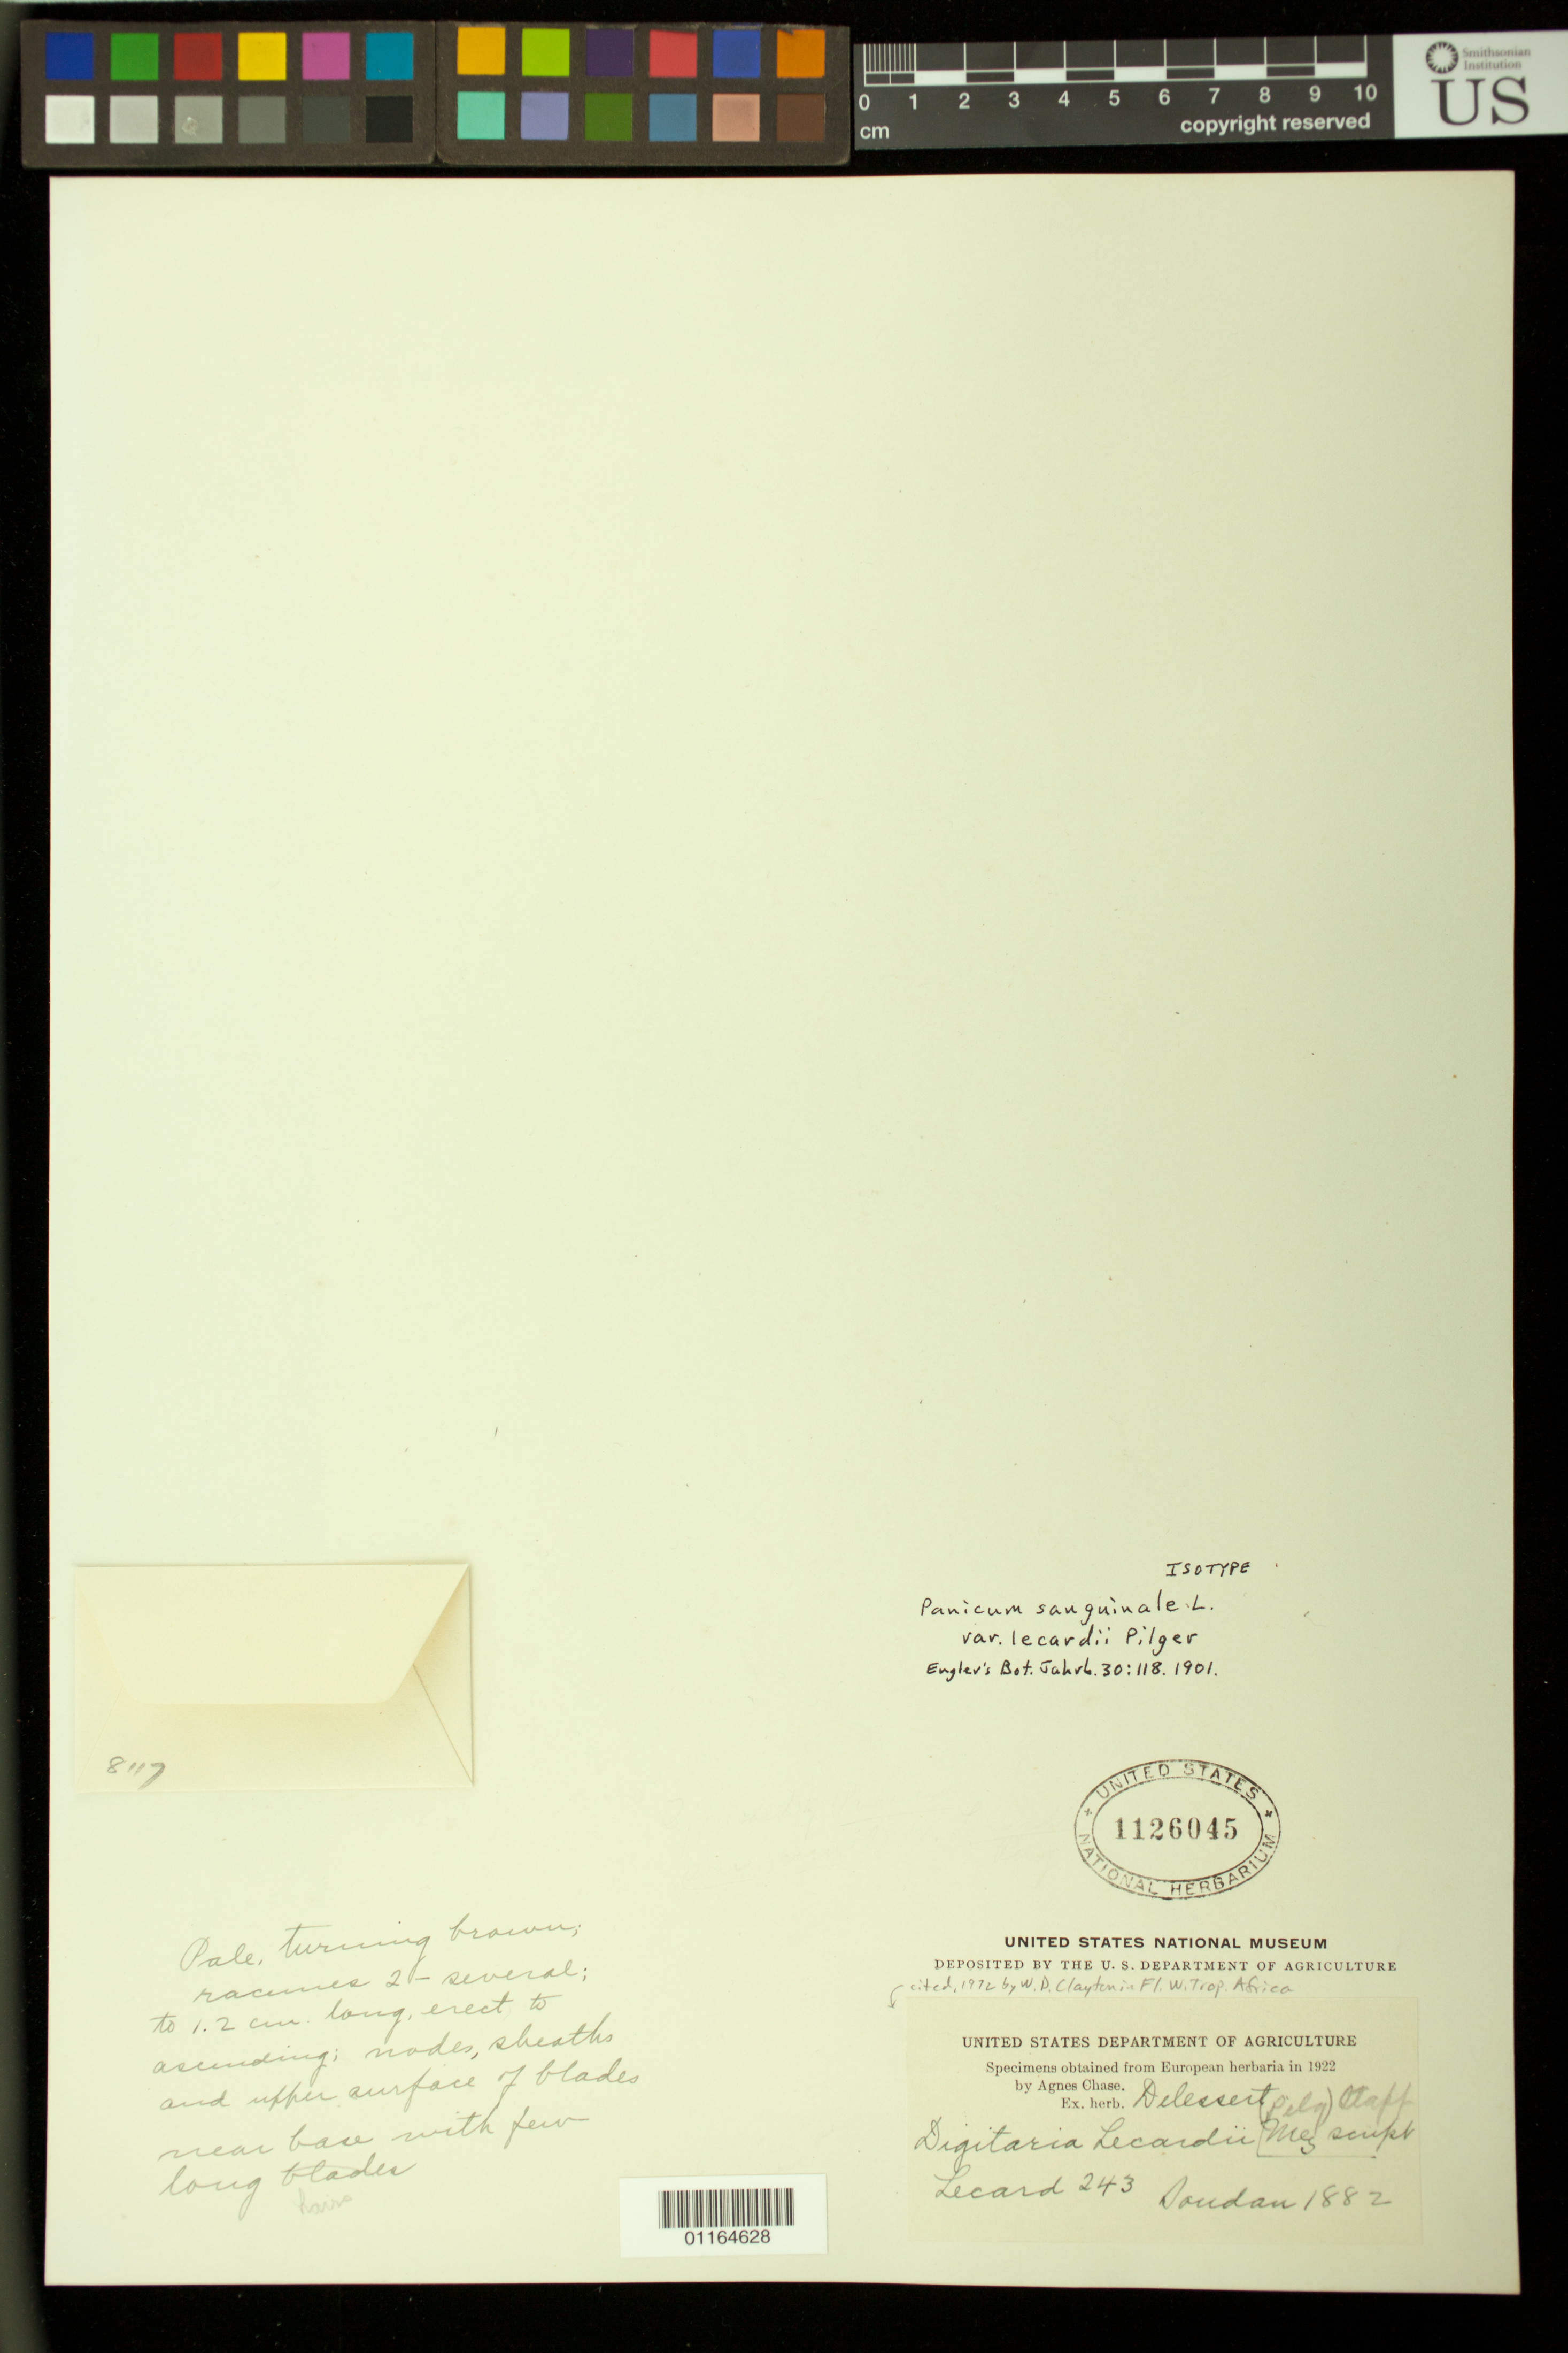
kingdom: Plantae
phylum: Tracheophyta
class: Liliopsida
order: Poales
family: Poaceae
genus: Panicum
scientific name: Panicum sanguinale var. lecardii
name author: Pilg.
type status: Type Collection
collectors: M. Lecard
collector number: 243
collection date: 1882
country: Senegal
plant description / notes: Fragmentary material of type (?) specimen ex herb. Delessert. Specimen in Berlin herbarium has "Senegal" on label (as cited in protologue), but Delessert specimen is labeled "Soudan". (Lecard apparently collected in both countries.)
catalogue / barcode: US 1126045